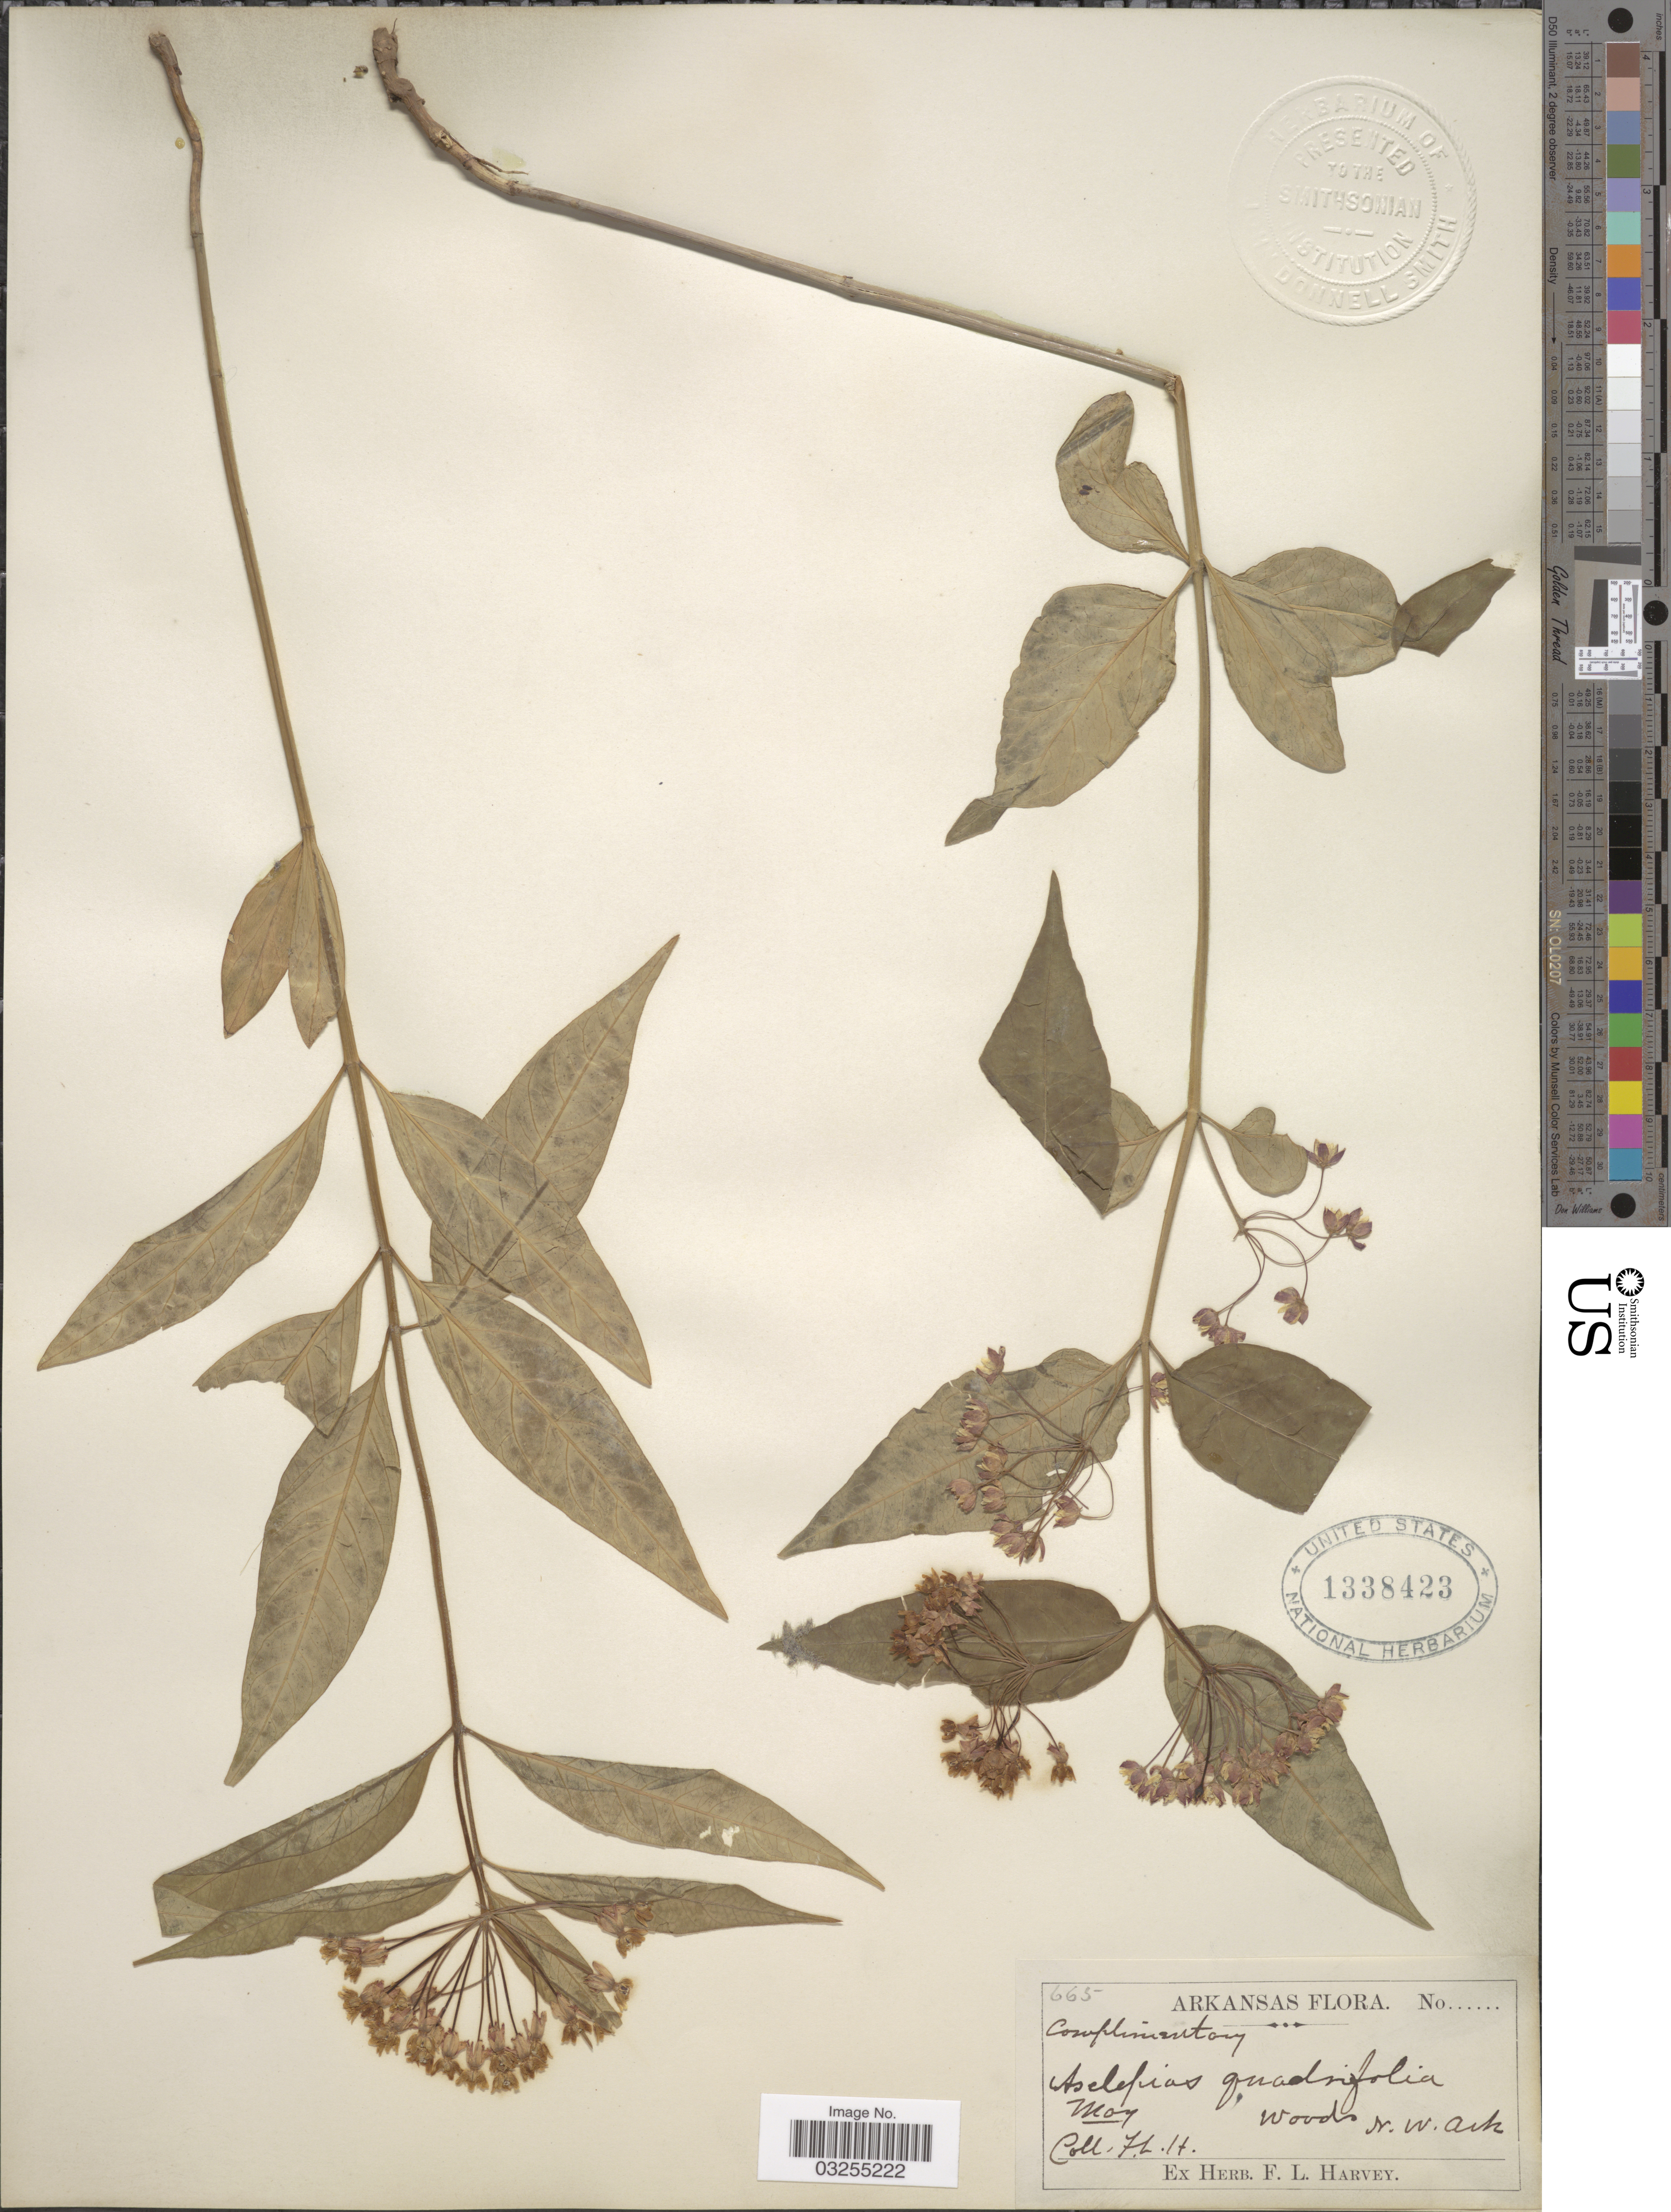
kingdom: Plantae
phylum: Tracheophyta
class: Magnoliopsida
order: Gentianales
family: Apocynaceae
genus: Asclepias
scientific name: Asclepias quadrifolia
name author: Jacq.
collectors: F. L. Harvey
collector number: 665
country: United States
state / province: Arkansas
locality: N.W. Ark.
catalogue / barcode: US 1338423